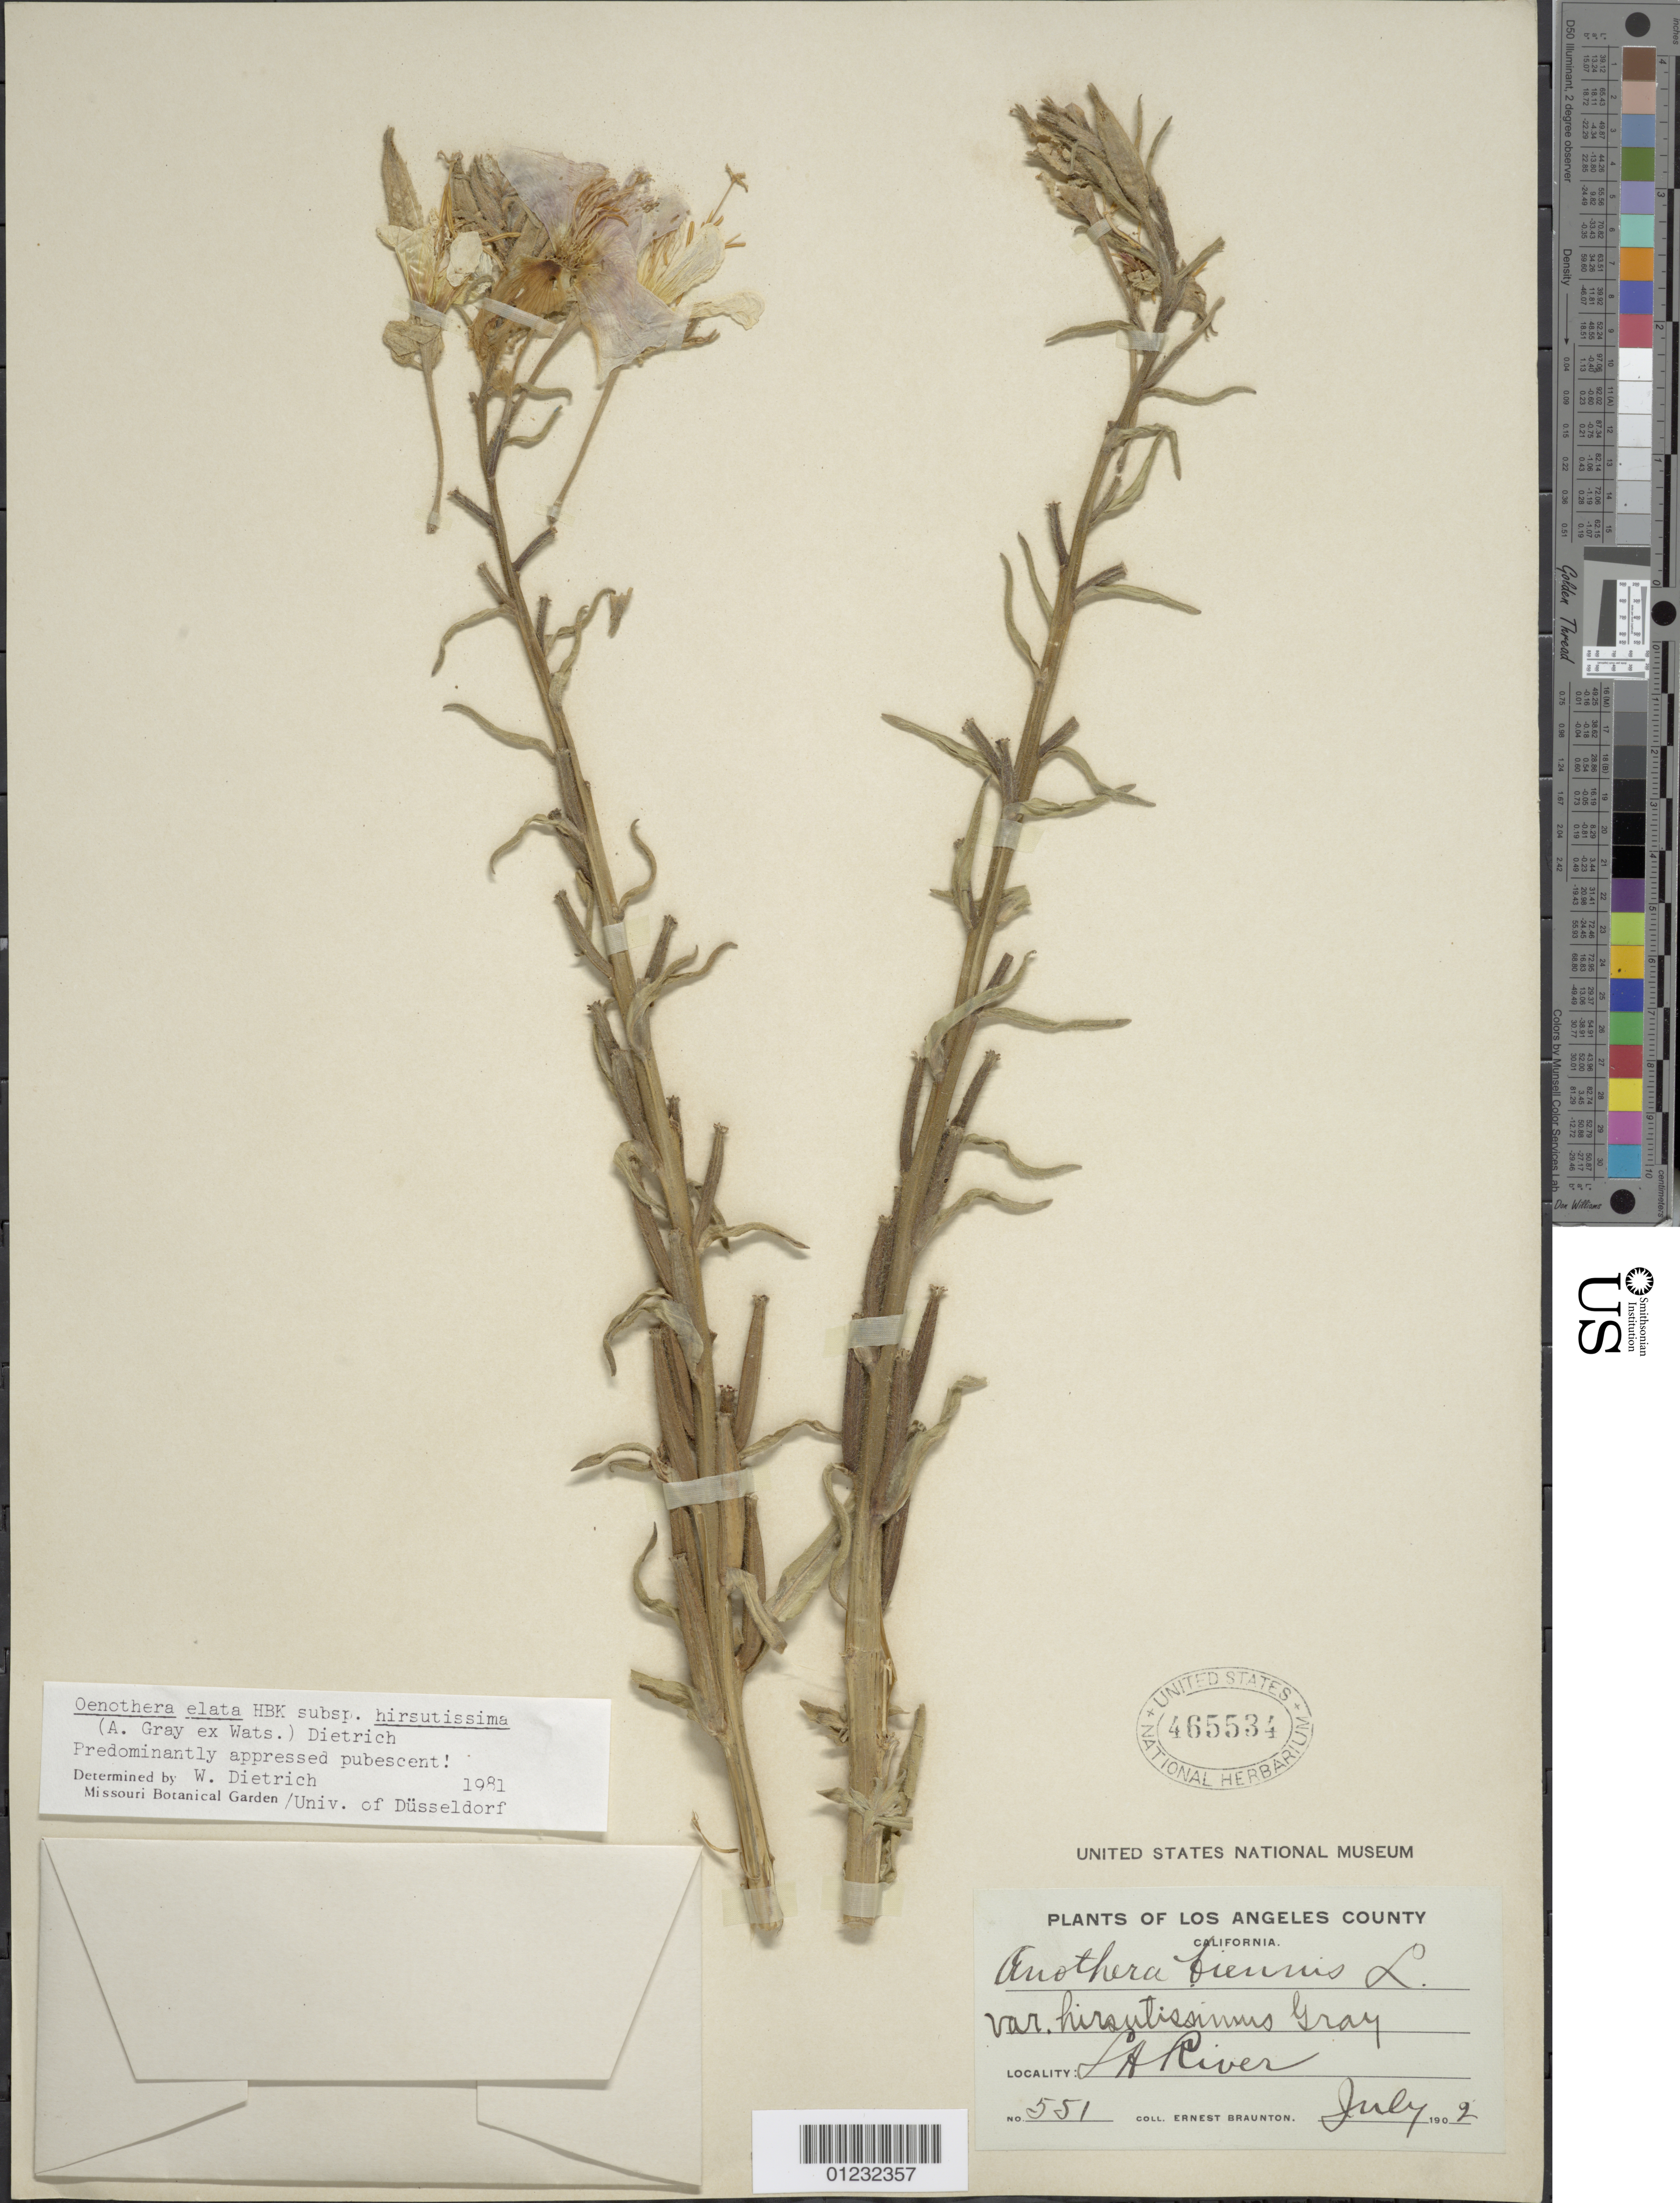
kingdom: Plantae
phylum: Tracheophyta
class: Magnoliopsida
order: Myrtales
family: Onagraceae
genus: Oenothera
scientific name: Oenothera elata subsp. hirsutissima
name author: (A. Gray ex S. Watson) W. Dietr.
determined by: Dietrich, W.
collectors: E. Braunton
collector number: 551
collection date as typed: Jul 1902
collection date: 1902-07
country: United States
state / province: California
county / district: Los Angeles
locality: LA River.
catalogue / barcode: US 465534